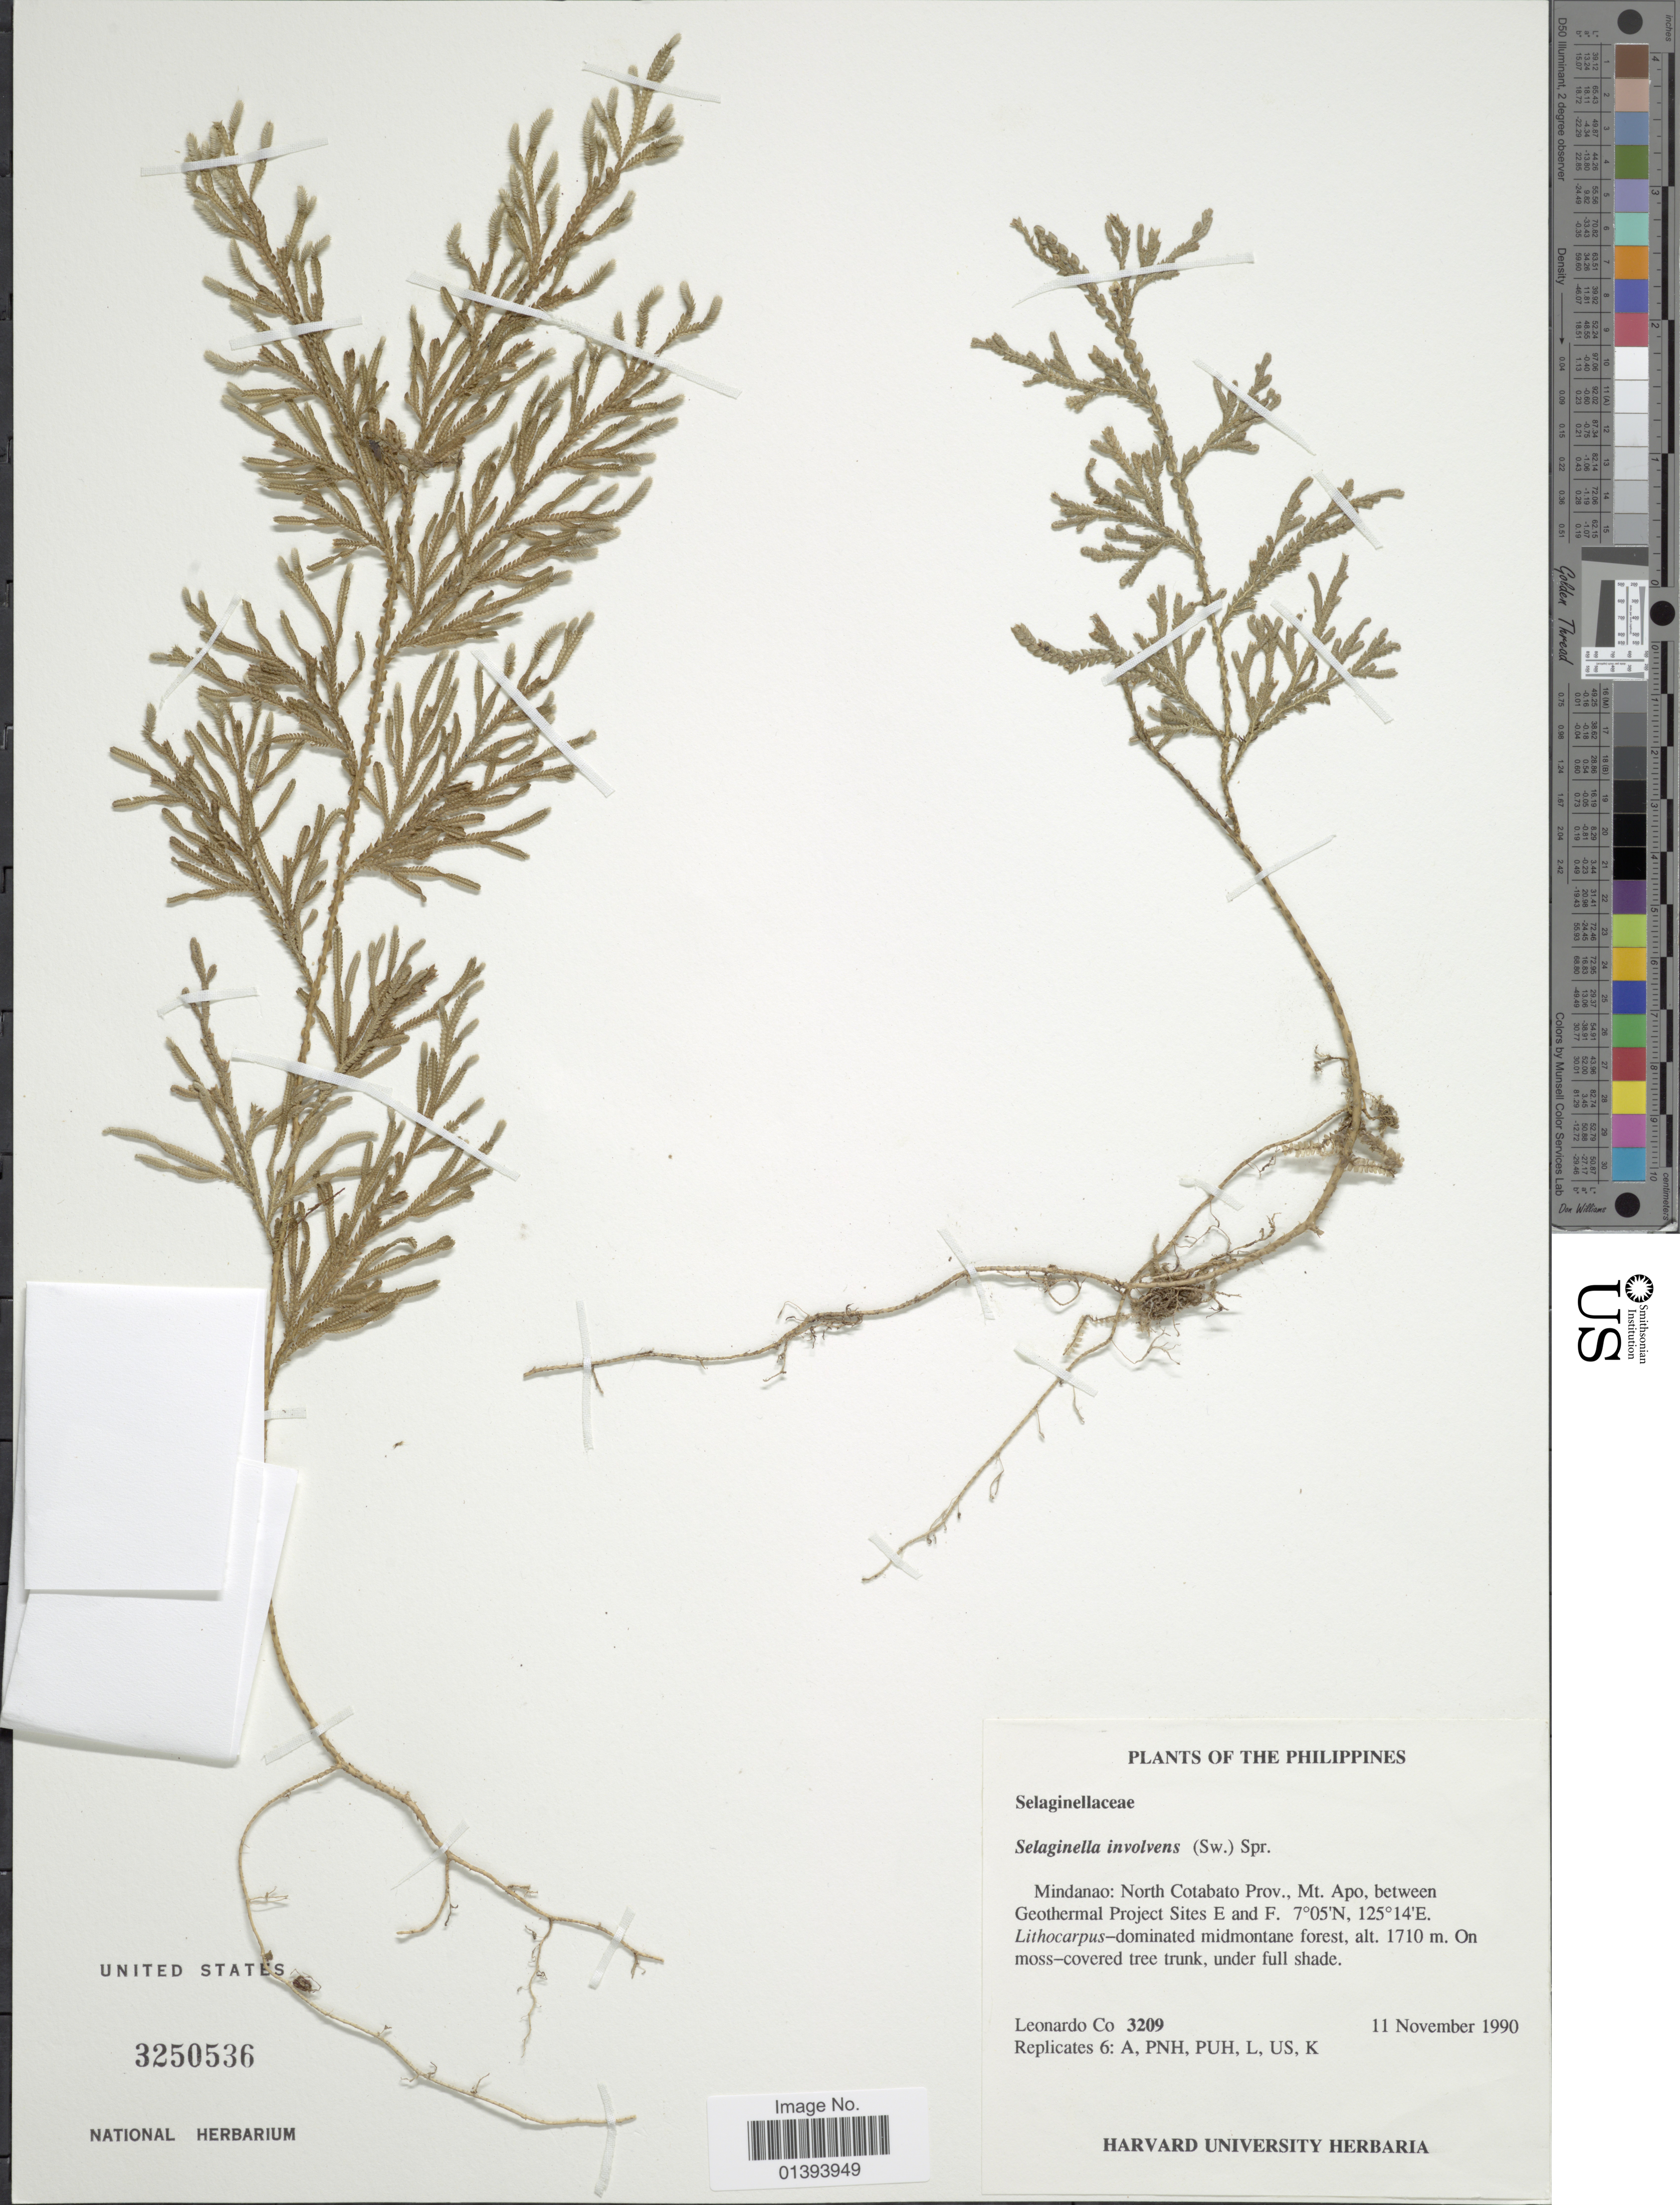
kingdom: Plantae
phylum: Tracheophyta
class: Lycopodiopsida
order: Selaginellales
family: Selaginellaceae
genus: Selaginella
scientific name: Selaginella involvens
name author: (Sw.) Spring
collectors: L. Co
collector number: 3209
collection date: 1990-11-11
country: Philippines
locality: Mindanao: North Cotabato prov., Mt. Apo, between Geothermal Project Sites E and F.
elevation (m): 1710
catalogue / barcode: US 3250536